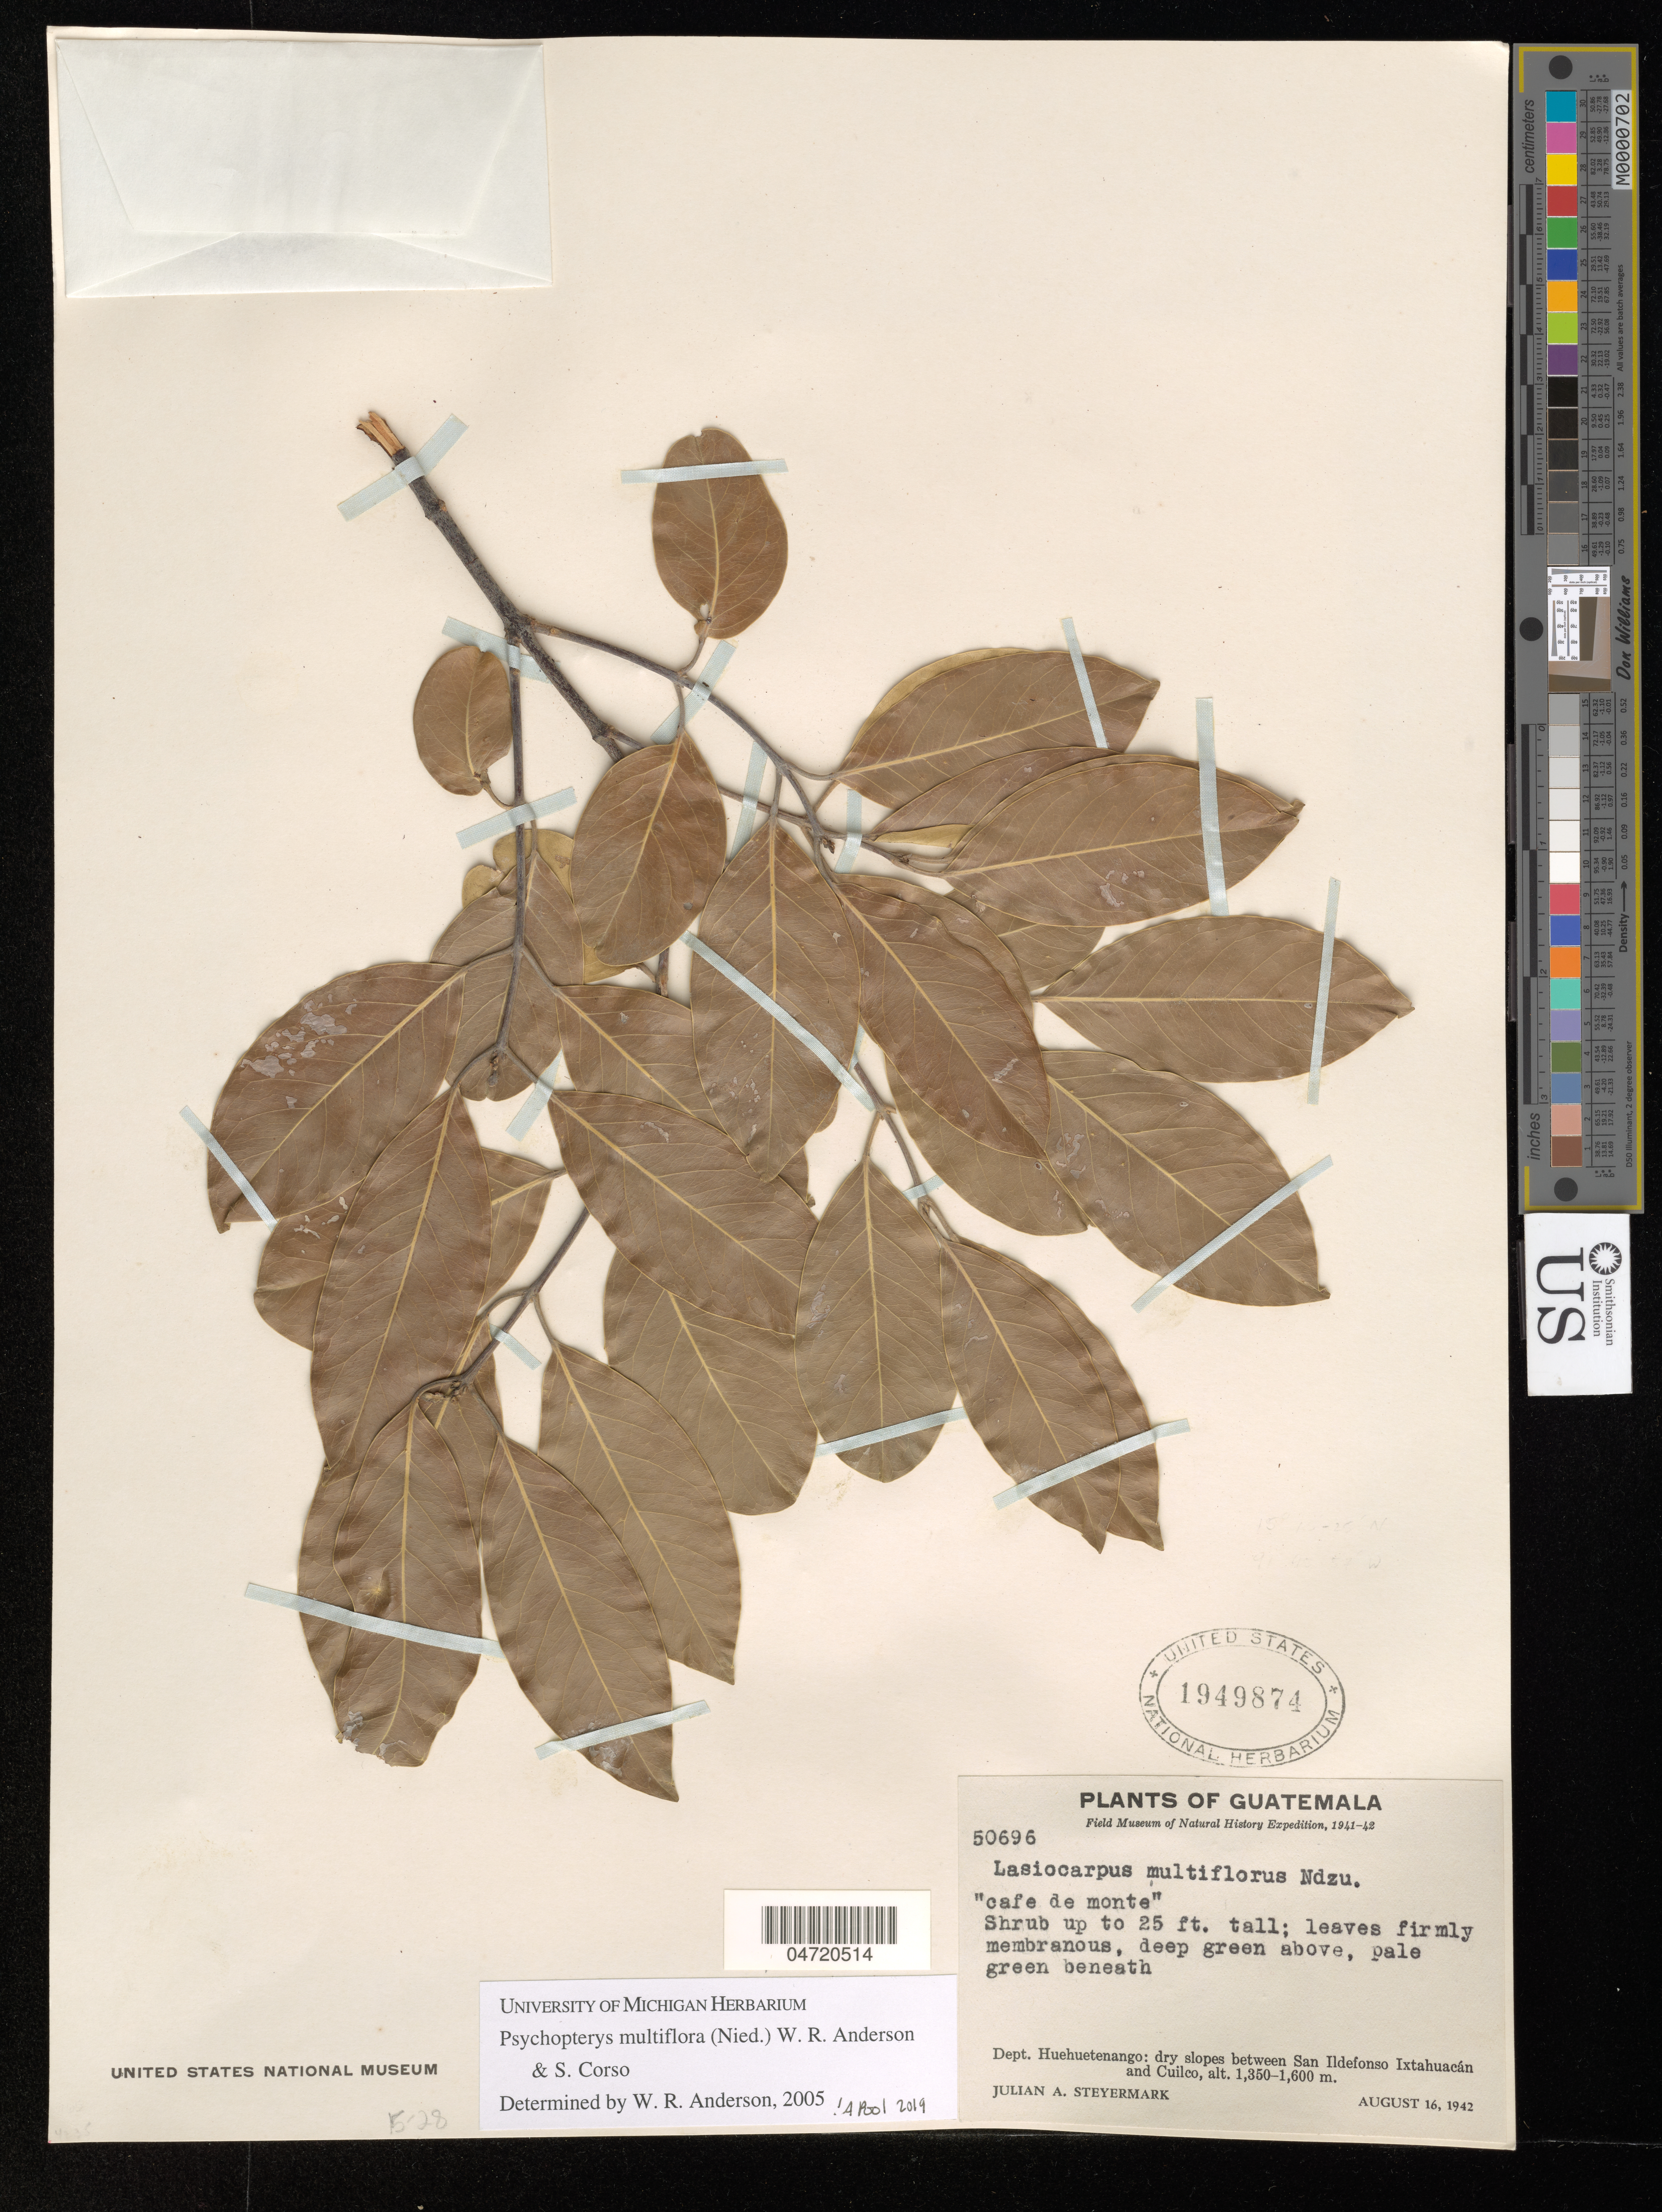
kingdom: Plantae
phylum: Tracheophyta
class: Magnoliopsida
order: Malpighiales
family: Malpighiaceae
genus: Psychopterys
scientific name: Psychopterys multiflora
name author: (Nied.) W.R. Anderson & Corso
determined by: Pool, A., (MO), Missouri Botanical Garden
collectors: J. Steyermark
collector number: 50696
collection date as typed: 16 Aug 1942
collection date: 1942-08-16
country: Guatemala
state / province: Huehuetenango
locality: Between San Ildefonso Ixtahuacan and Cuilco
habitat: Dry slopes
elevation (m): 1350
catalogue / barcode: US 1949874